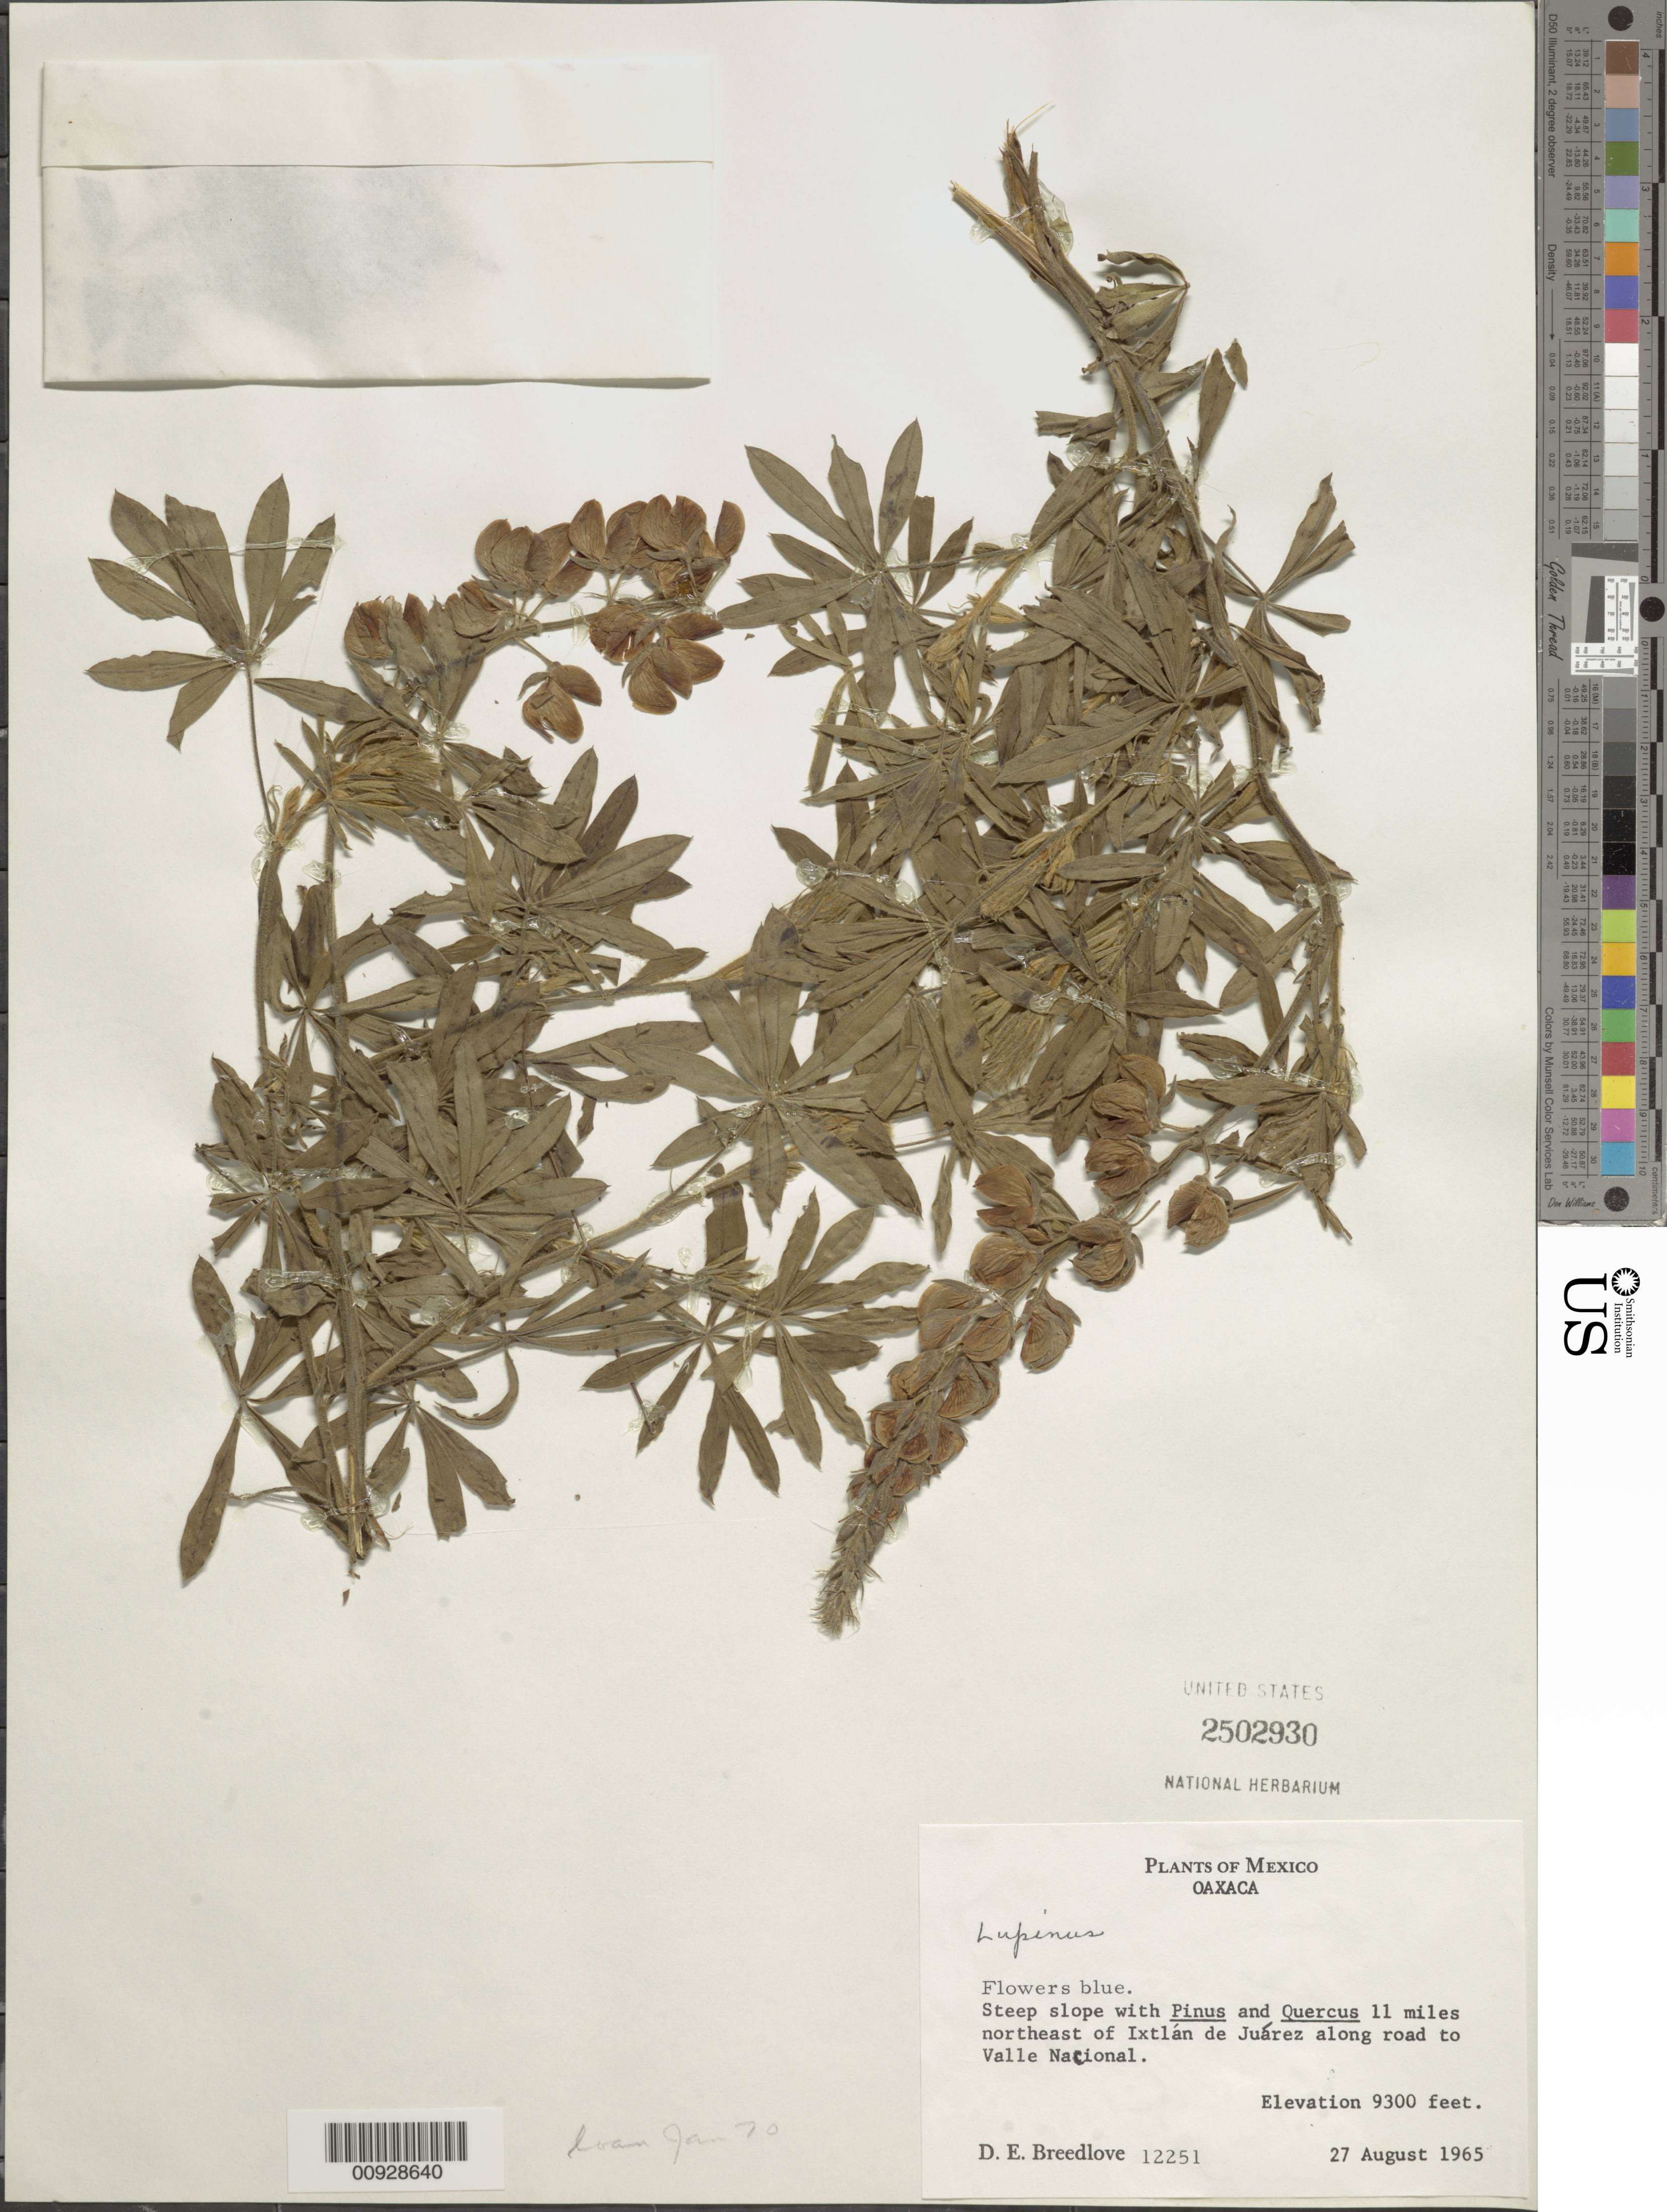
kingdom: Plantae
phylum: Tracheophyta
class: Magnoliopsida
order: Fabales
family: Fabaceae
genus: Lupinus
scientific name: Lupinus sp.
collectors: D. E. Breedlove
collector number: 12251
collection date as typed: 27 Aug 1965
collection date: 1965-08-27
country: Mexico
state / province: Oaxaca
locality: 11 miles northeast of Ixtlán de Juárez along road to Valle Nacional.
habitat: Steep slope with Pinus and Quercus.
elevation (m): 2835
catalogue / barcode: US 2502930